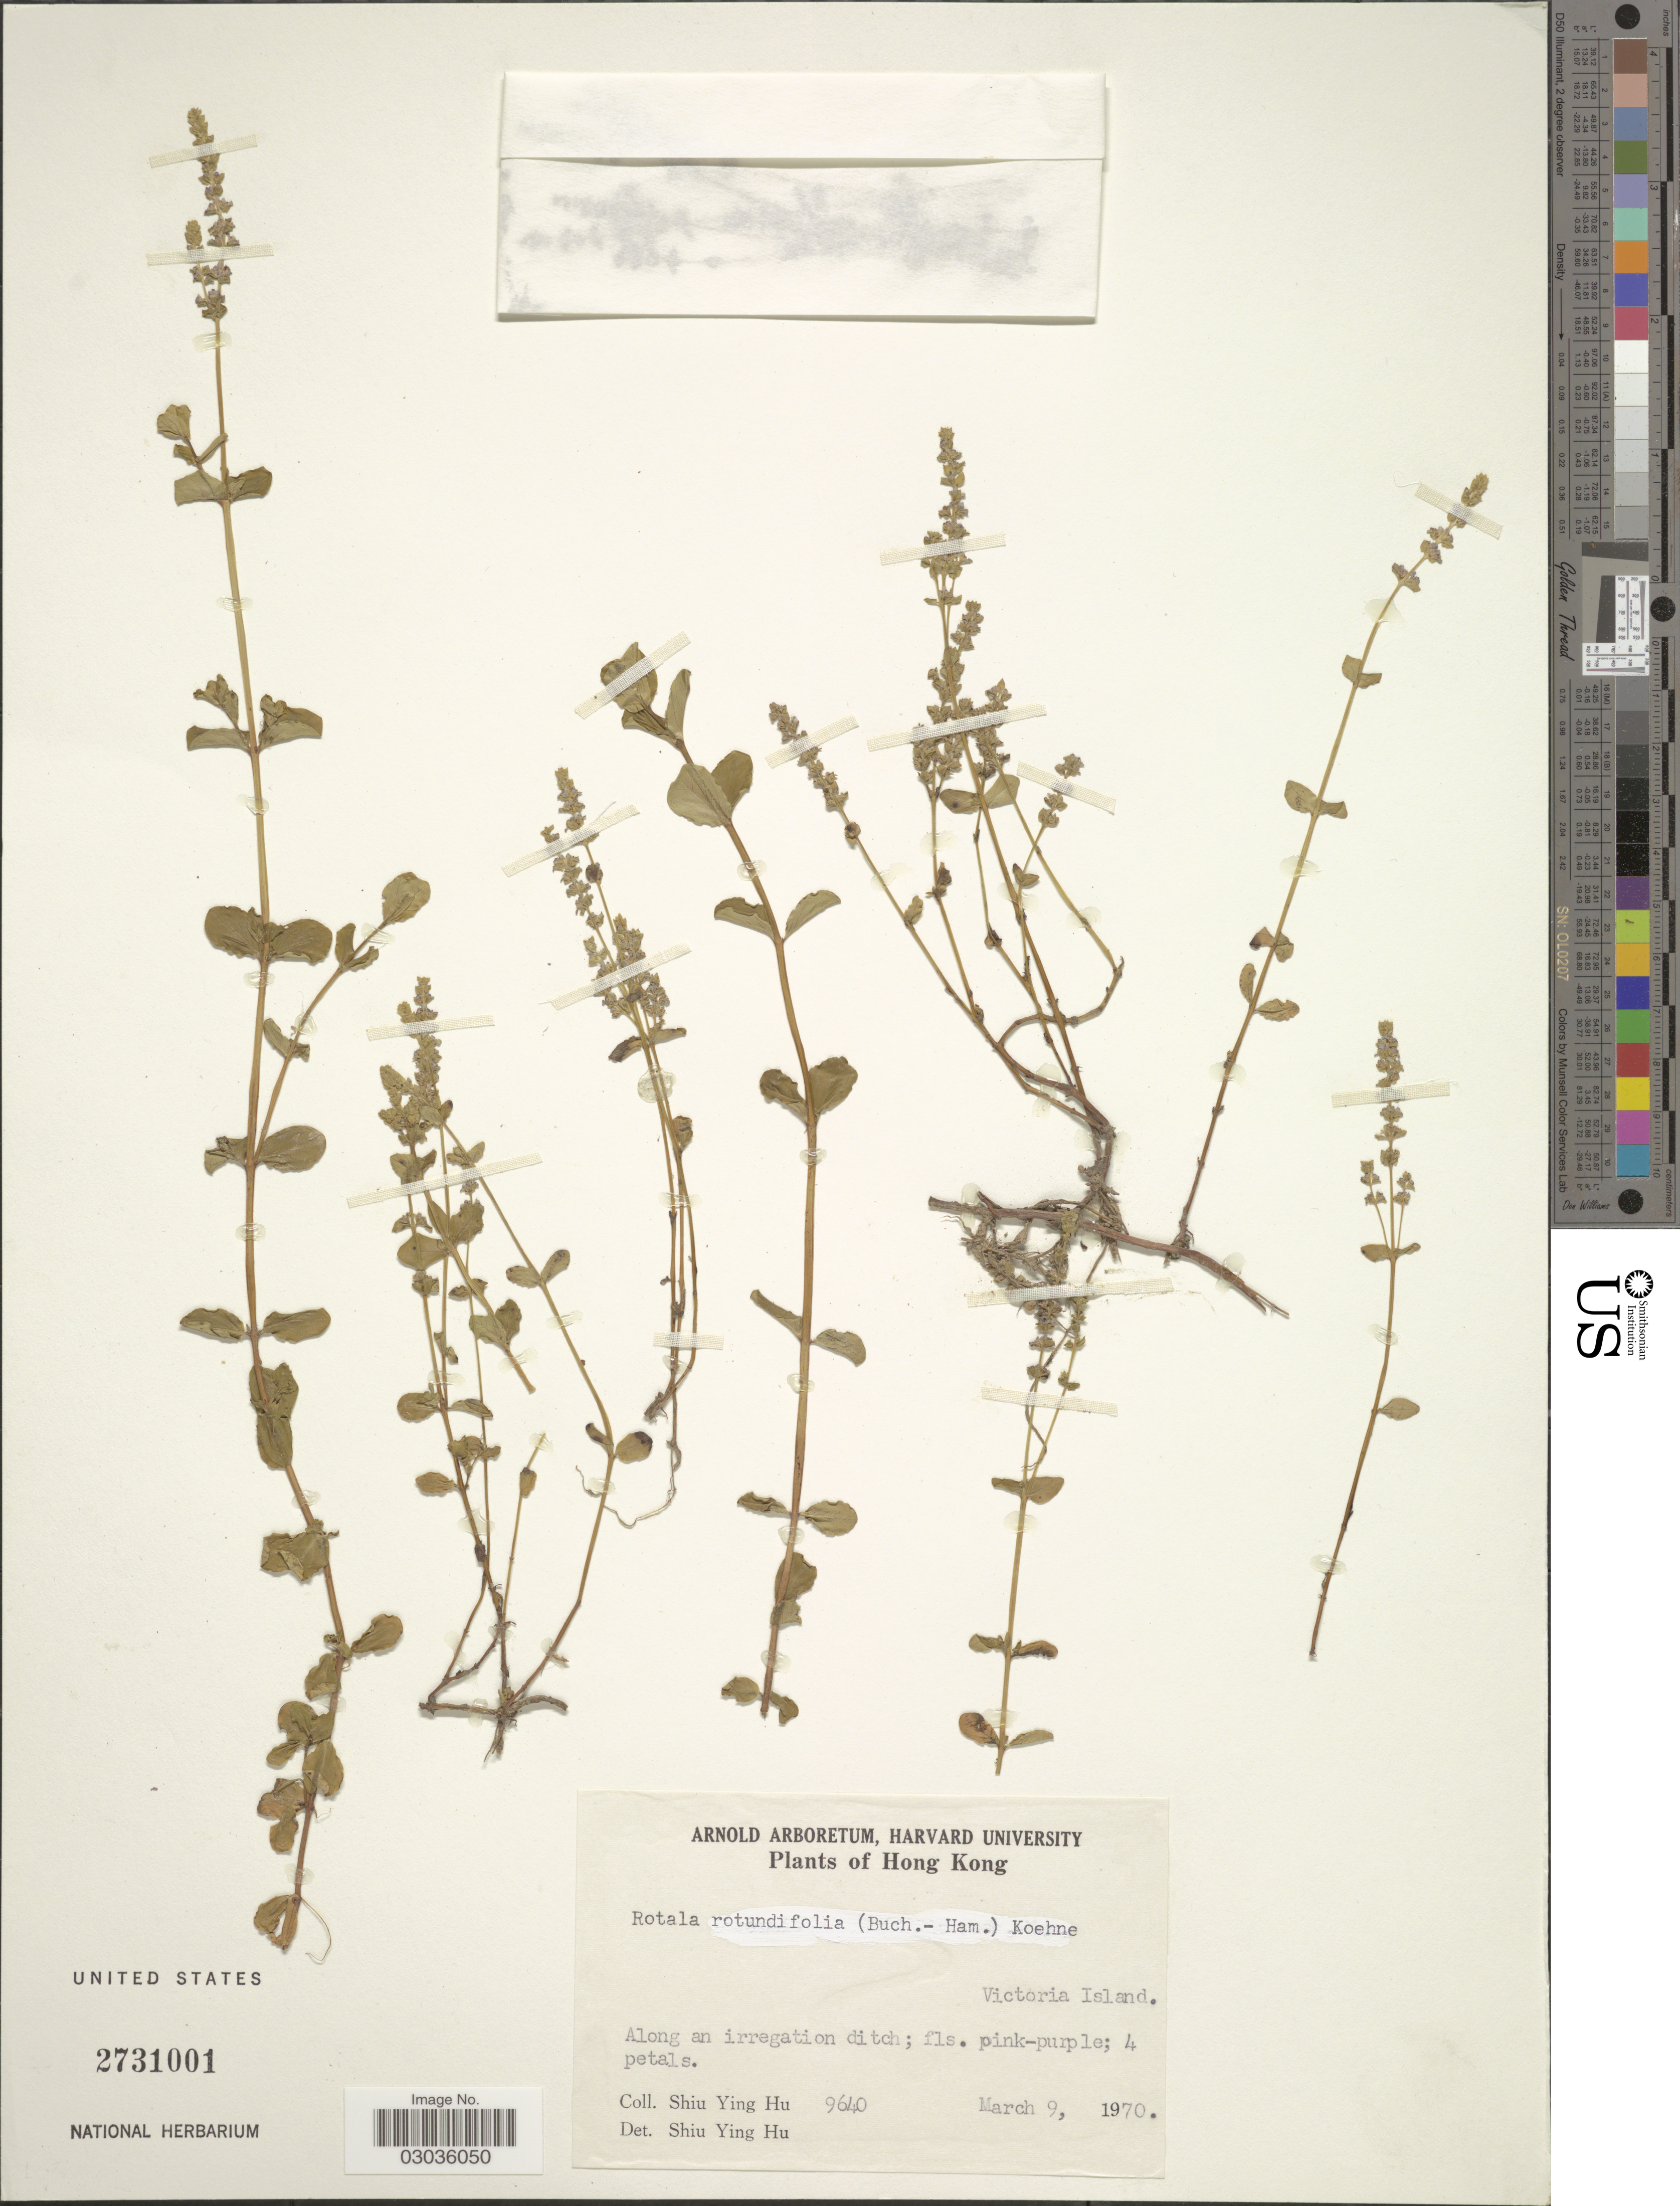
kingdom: Plantae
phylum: Tracheophyta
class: Magnoliopsida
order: Myrtales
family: Lythraceae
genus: Rotala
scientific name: Rotala rotundifolia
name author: (Buch.-Ham. & Roxb.) Koehne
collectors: S. Y. Hu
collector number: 9640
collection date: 1970-03-09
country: China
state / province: Hong Kong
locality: Victoria Island.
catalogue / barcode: US 2731001